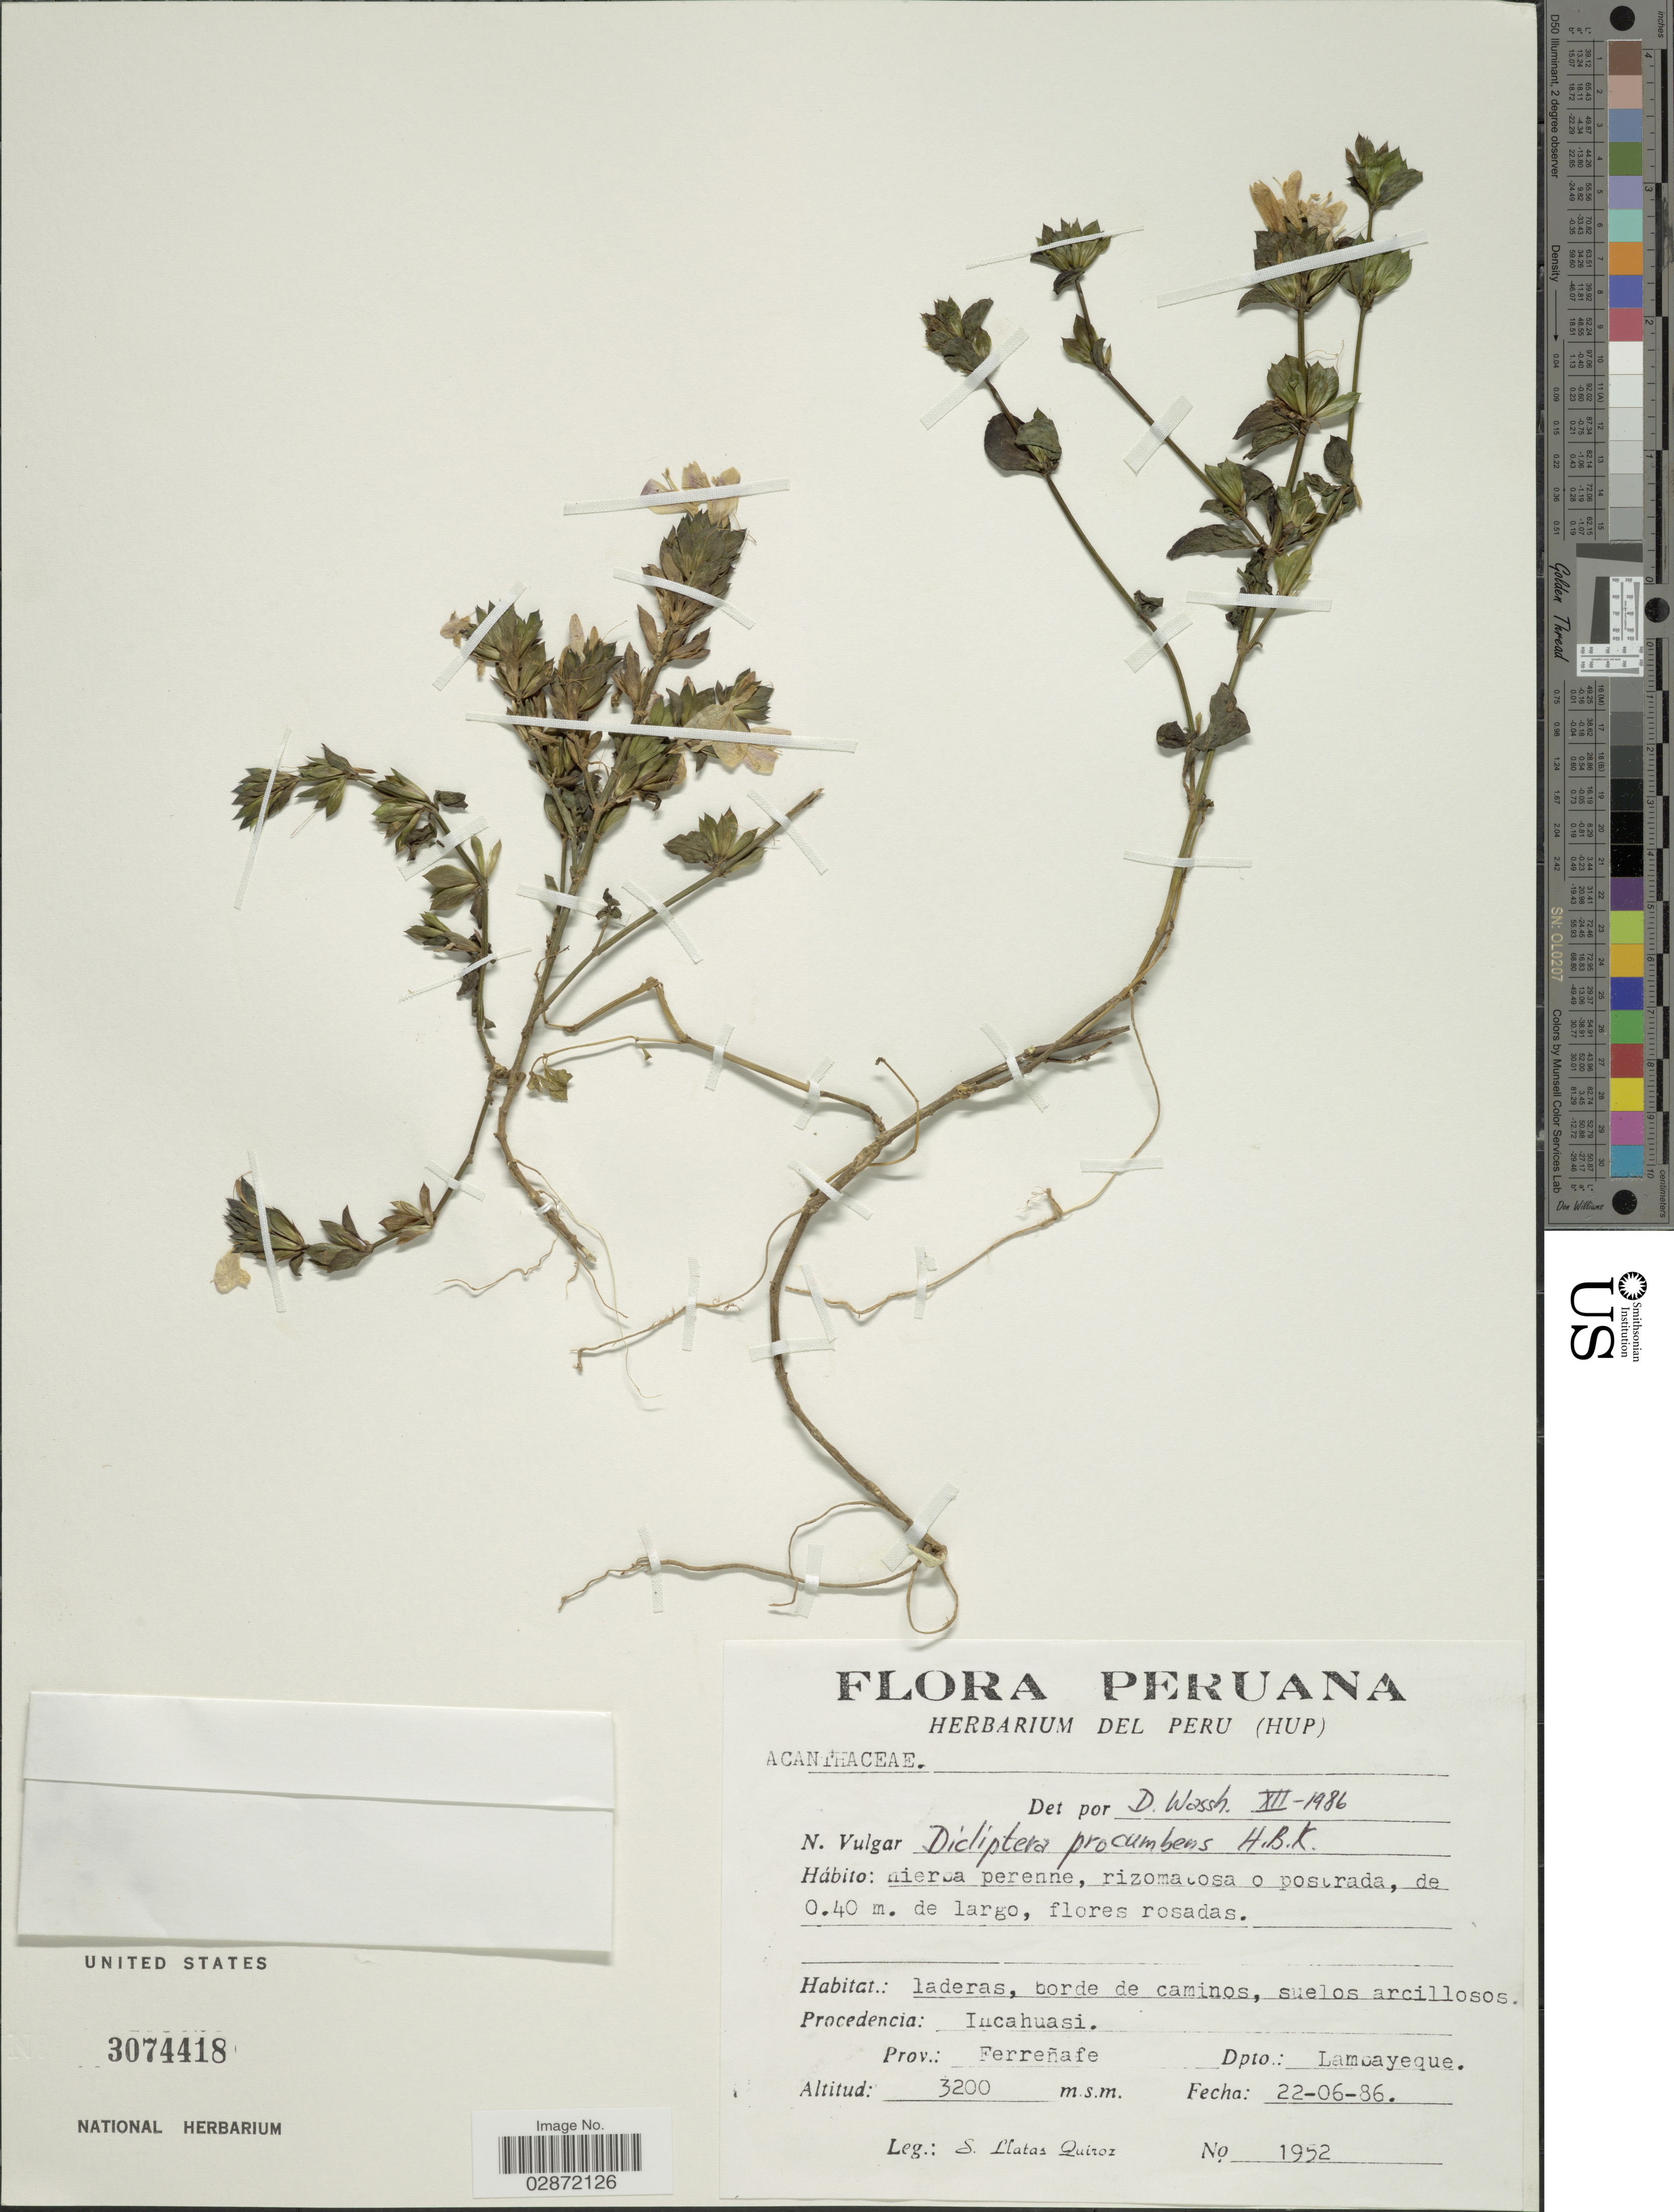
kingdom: Plantae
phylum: Tracheophyta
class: Magnoliopsida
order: Lamiales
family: Acanthaceae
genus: Dicliptera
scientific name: Dicliptera procumbens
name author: Humb. ex Link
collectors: S. Llatas Quiroz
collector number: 1952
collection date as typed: Transcribed d/m/y: 22/6/86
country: Peru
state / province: Lambayeque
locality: Incahuasi. Prov.: Ferreñafe. Dpto.: Lambayeque.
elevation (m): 3200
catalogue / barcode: US 3074418